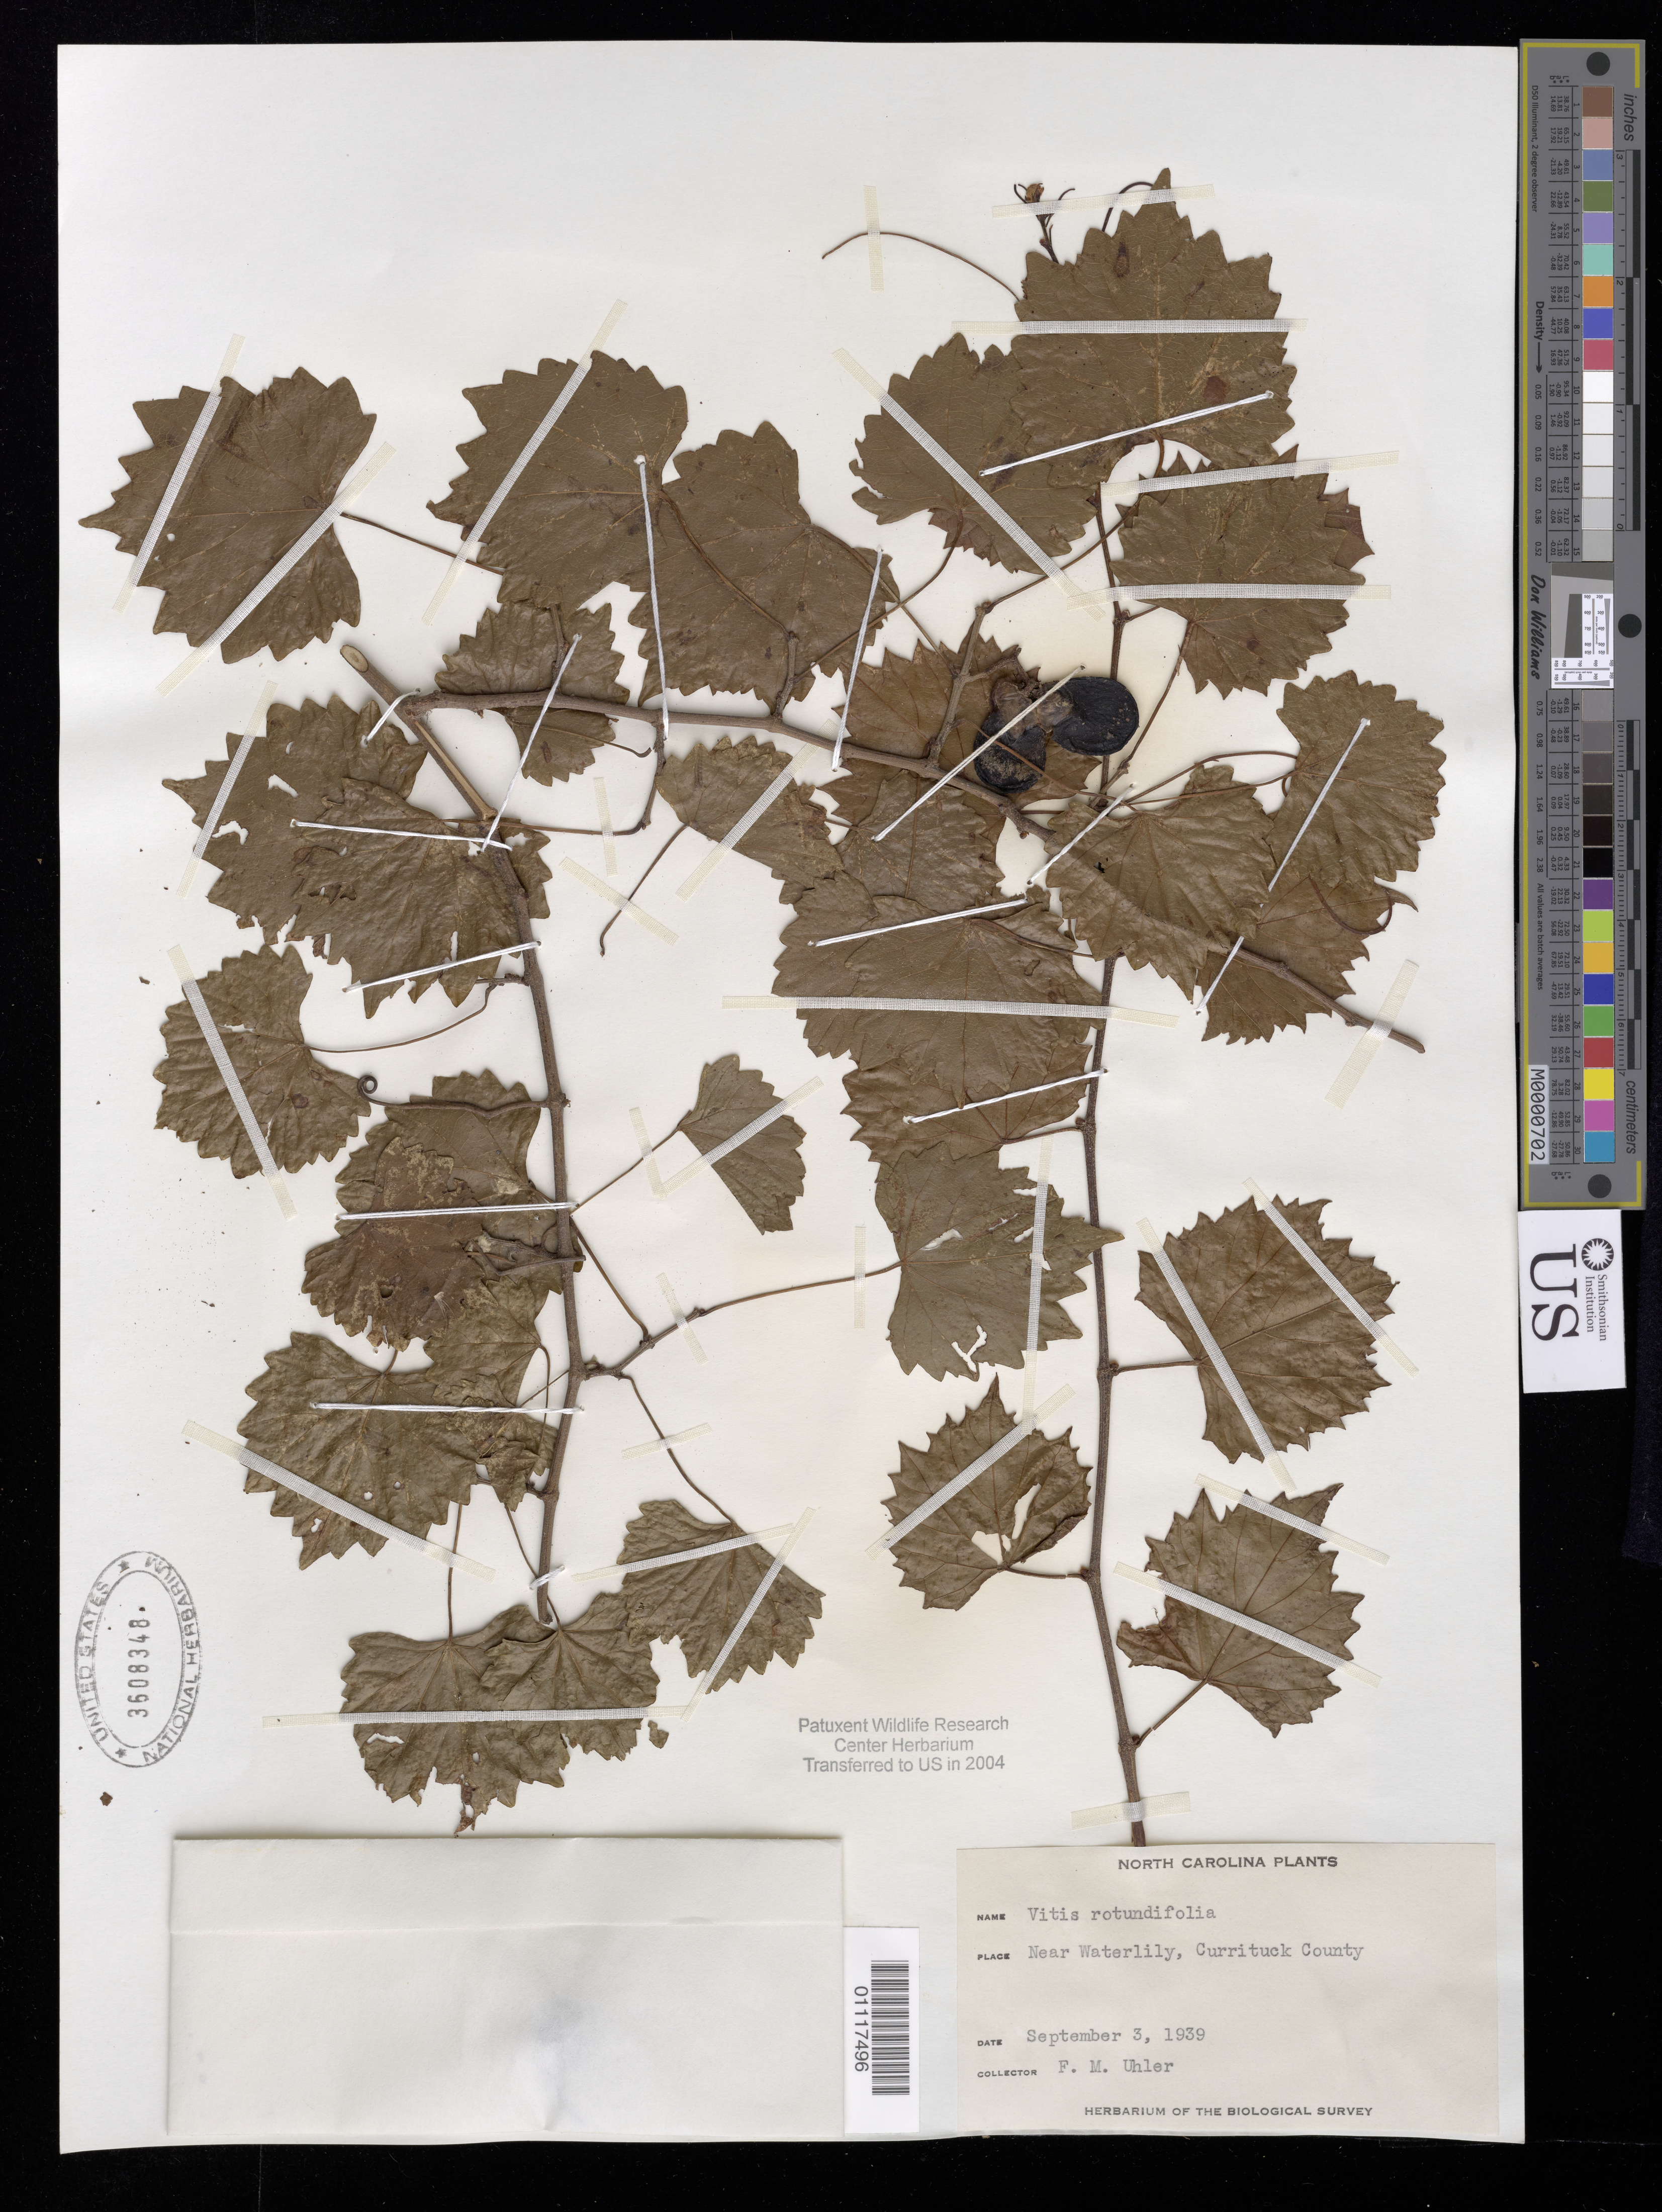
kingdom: Plantae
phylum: Tracheophyta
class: Magnoliopsida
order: Vitales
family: Vitaceae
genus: Vitis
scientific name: Vitis rotundifolia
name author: Michx.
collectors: F. Uhler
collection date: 1939-09-03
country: United States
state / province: North Carolina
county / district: Currituck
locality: Near Waterlily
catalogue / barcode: US 3508348